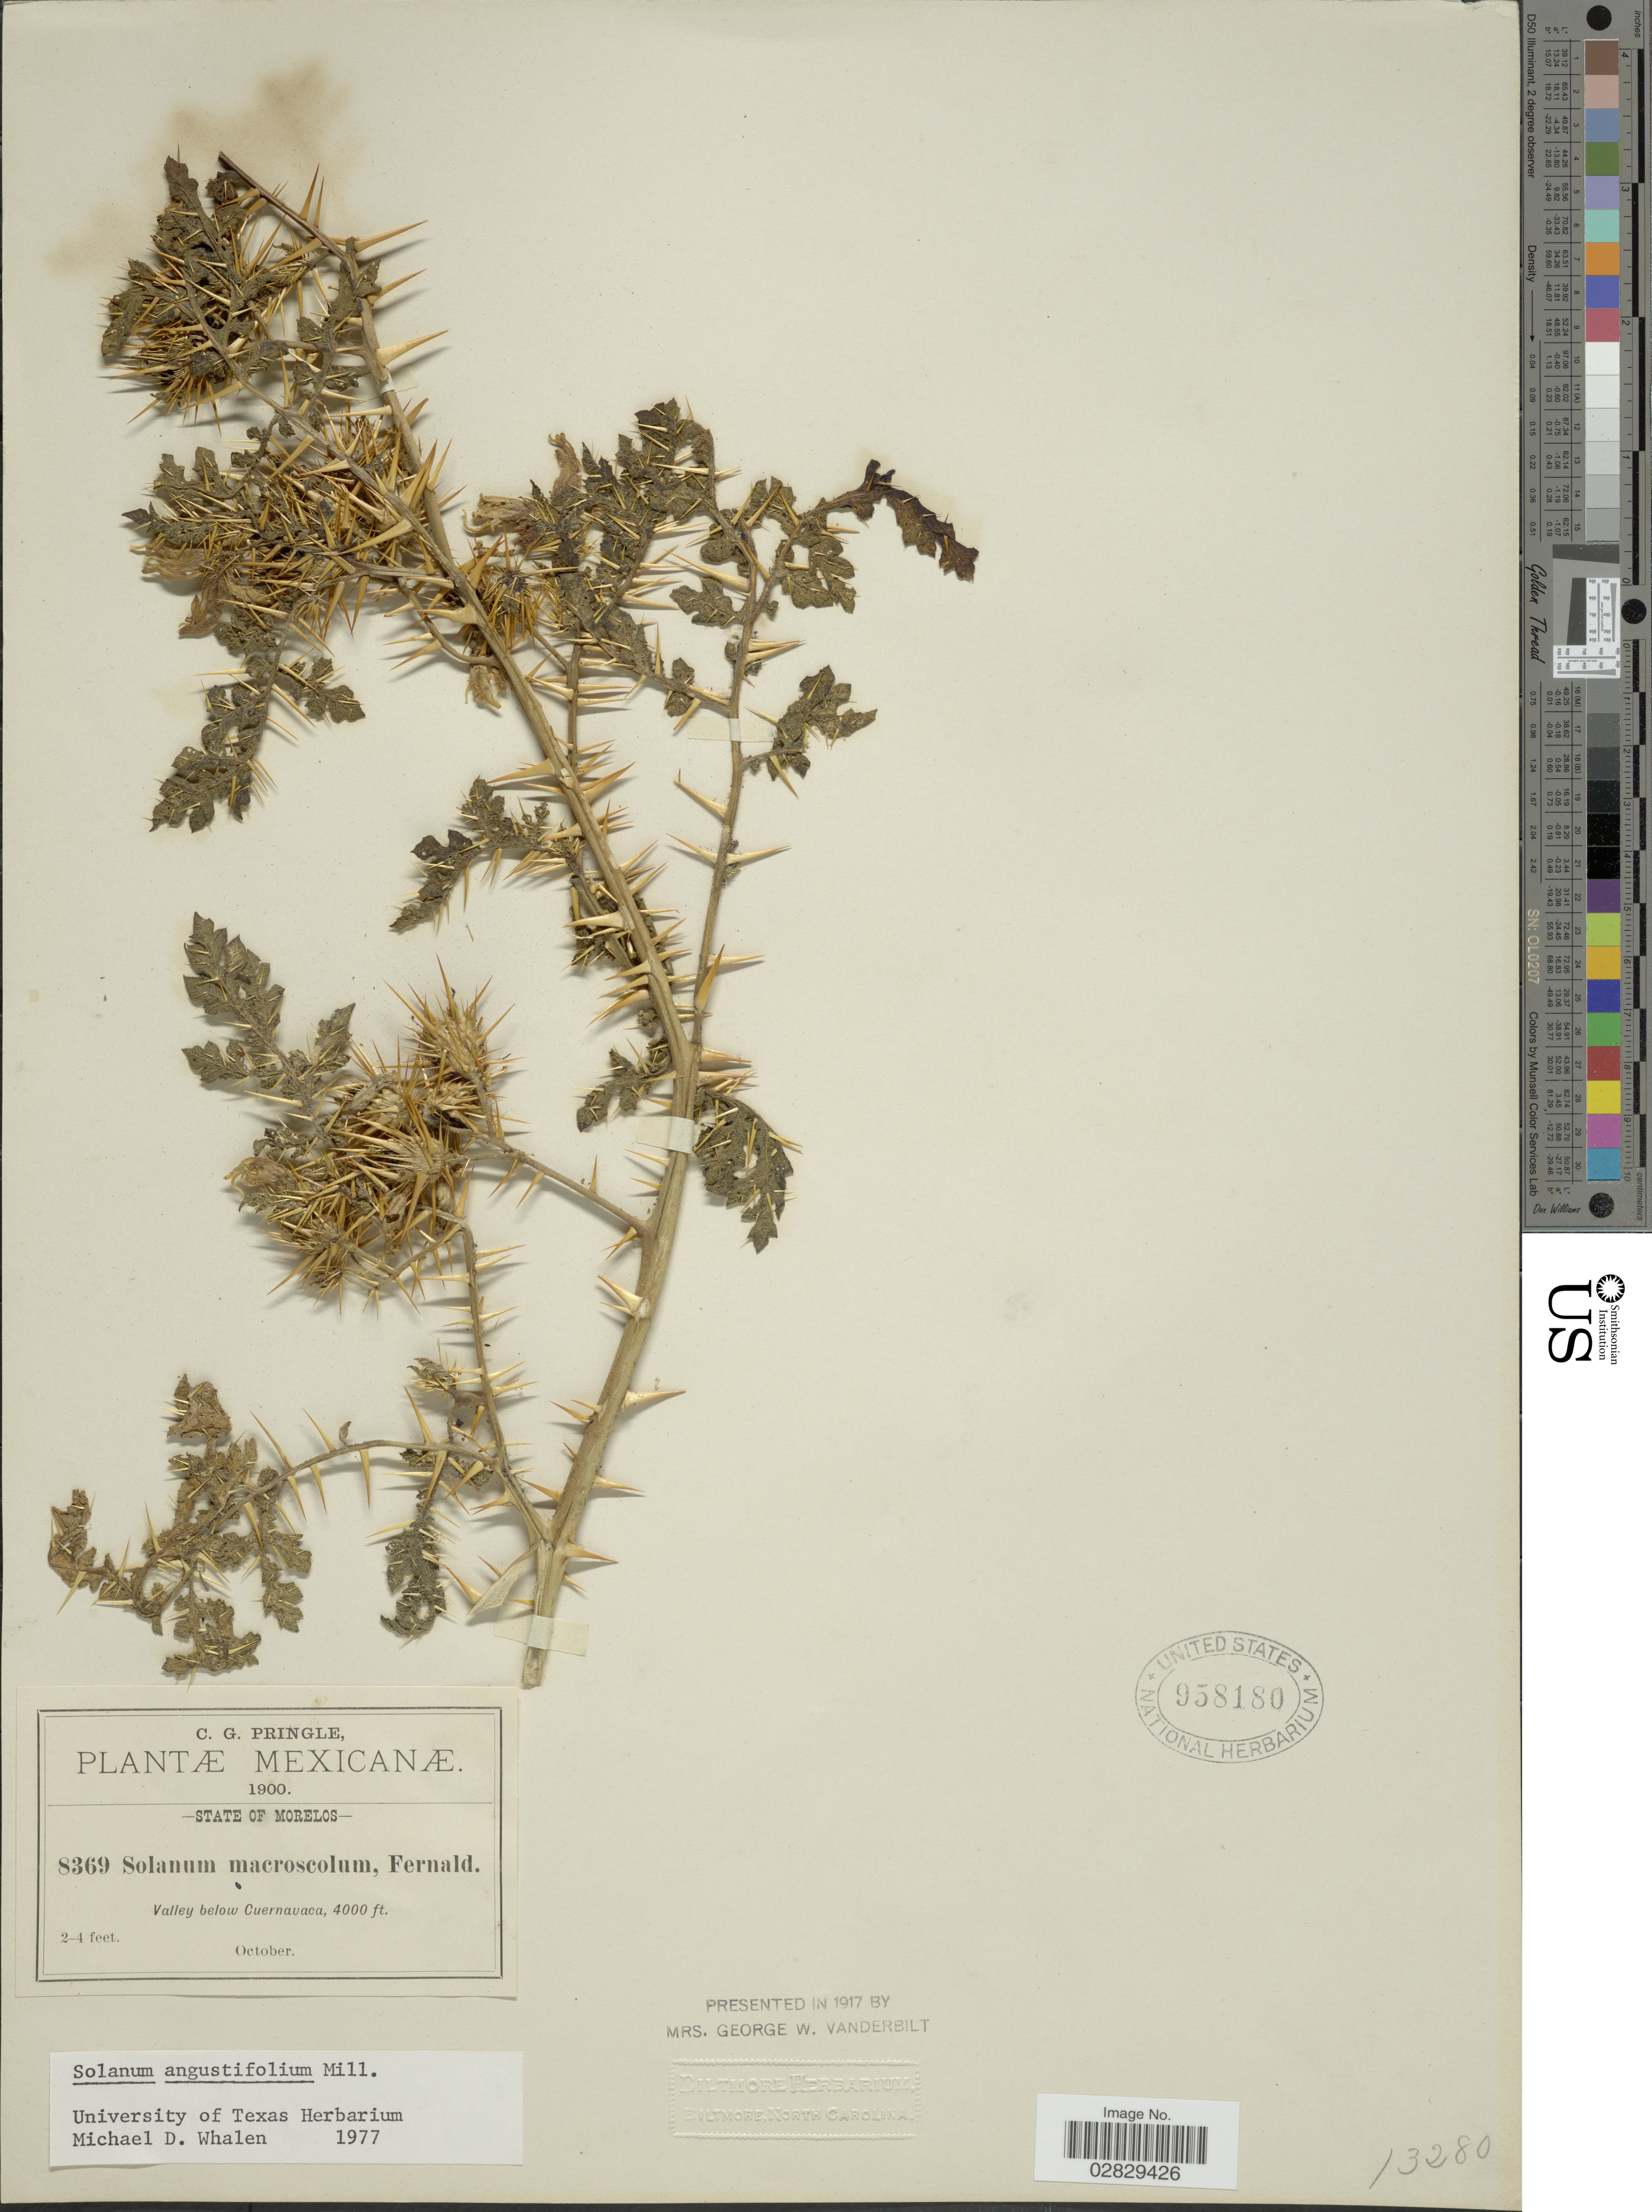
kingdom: Plantae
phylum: Tracheophyta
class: Magnoliopsida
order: Solanales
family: Solanaceae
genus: Solanum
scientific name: Solanum angustifolium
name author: Mill.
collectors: C. G. Pringle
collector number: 8369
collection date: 1900-10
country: Mexico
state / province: Morelos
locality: Valley below Cuernavaca.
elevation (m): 1219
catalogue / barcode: US 958180